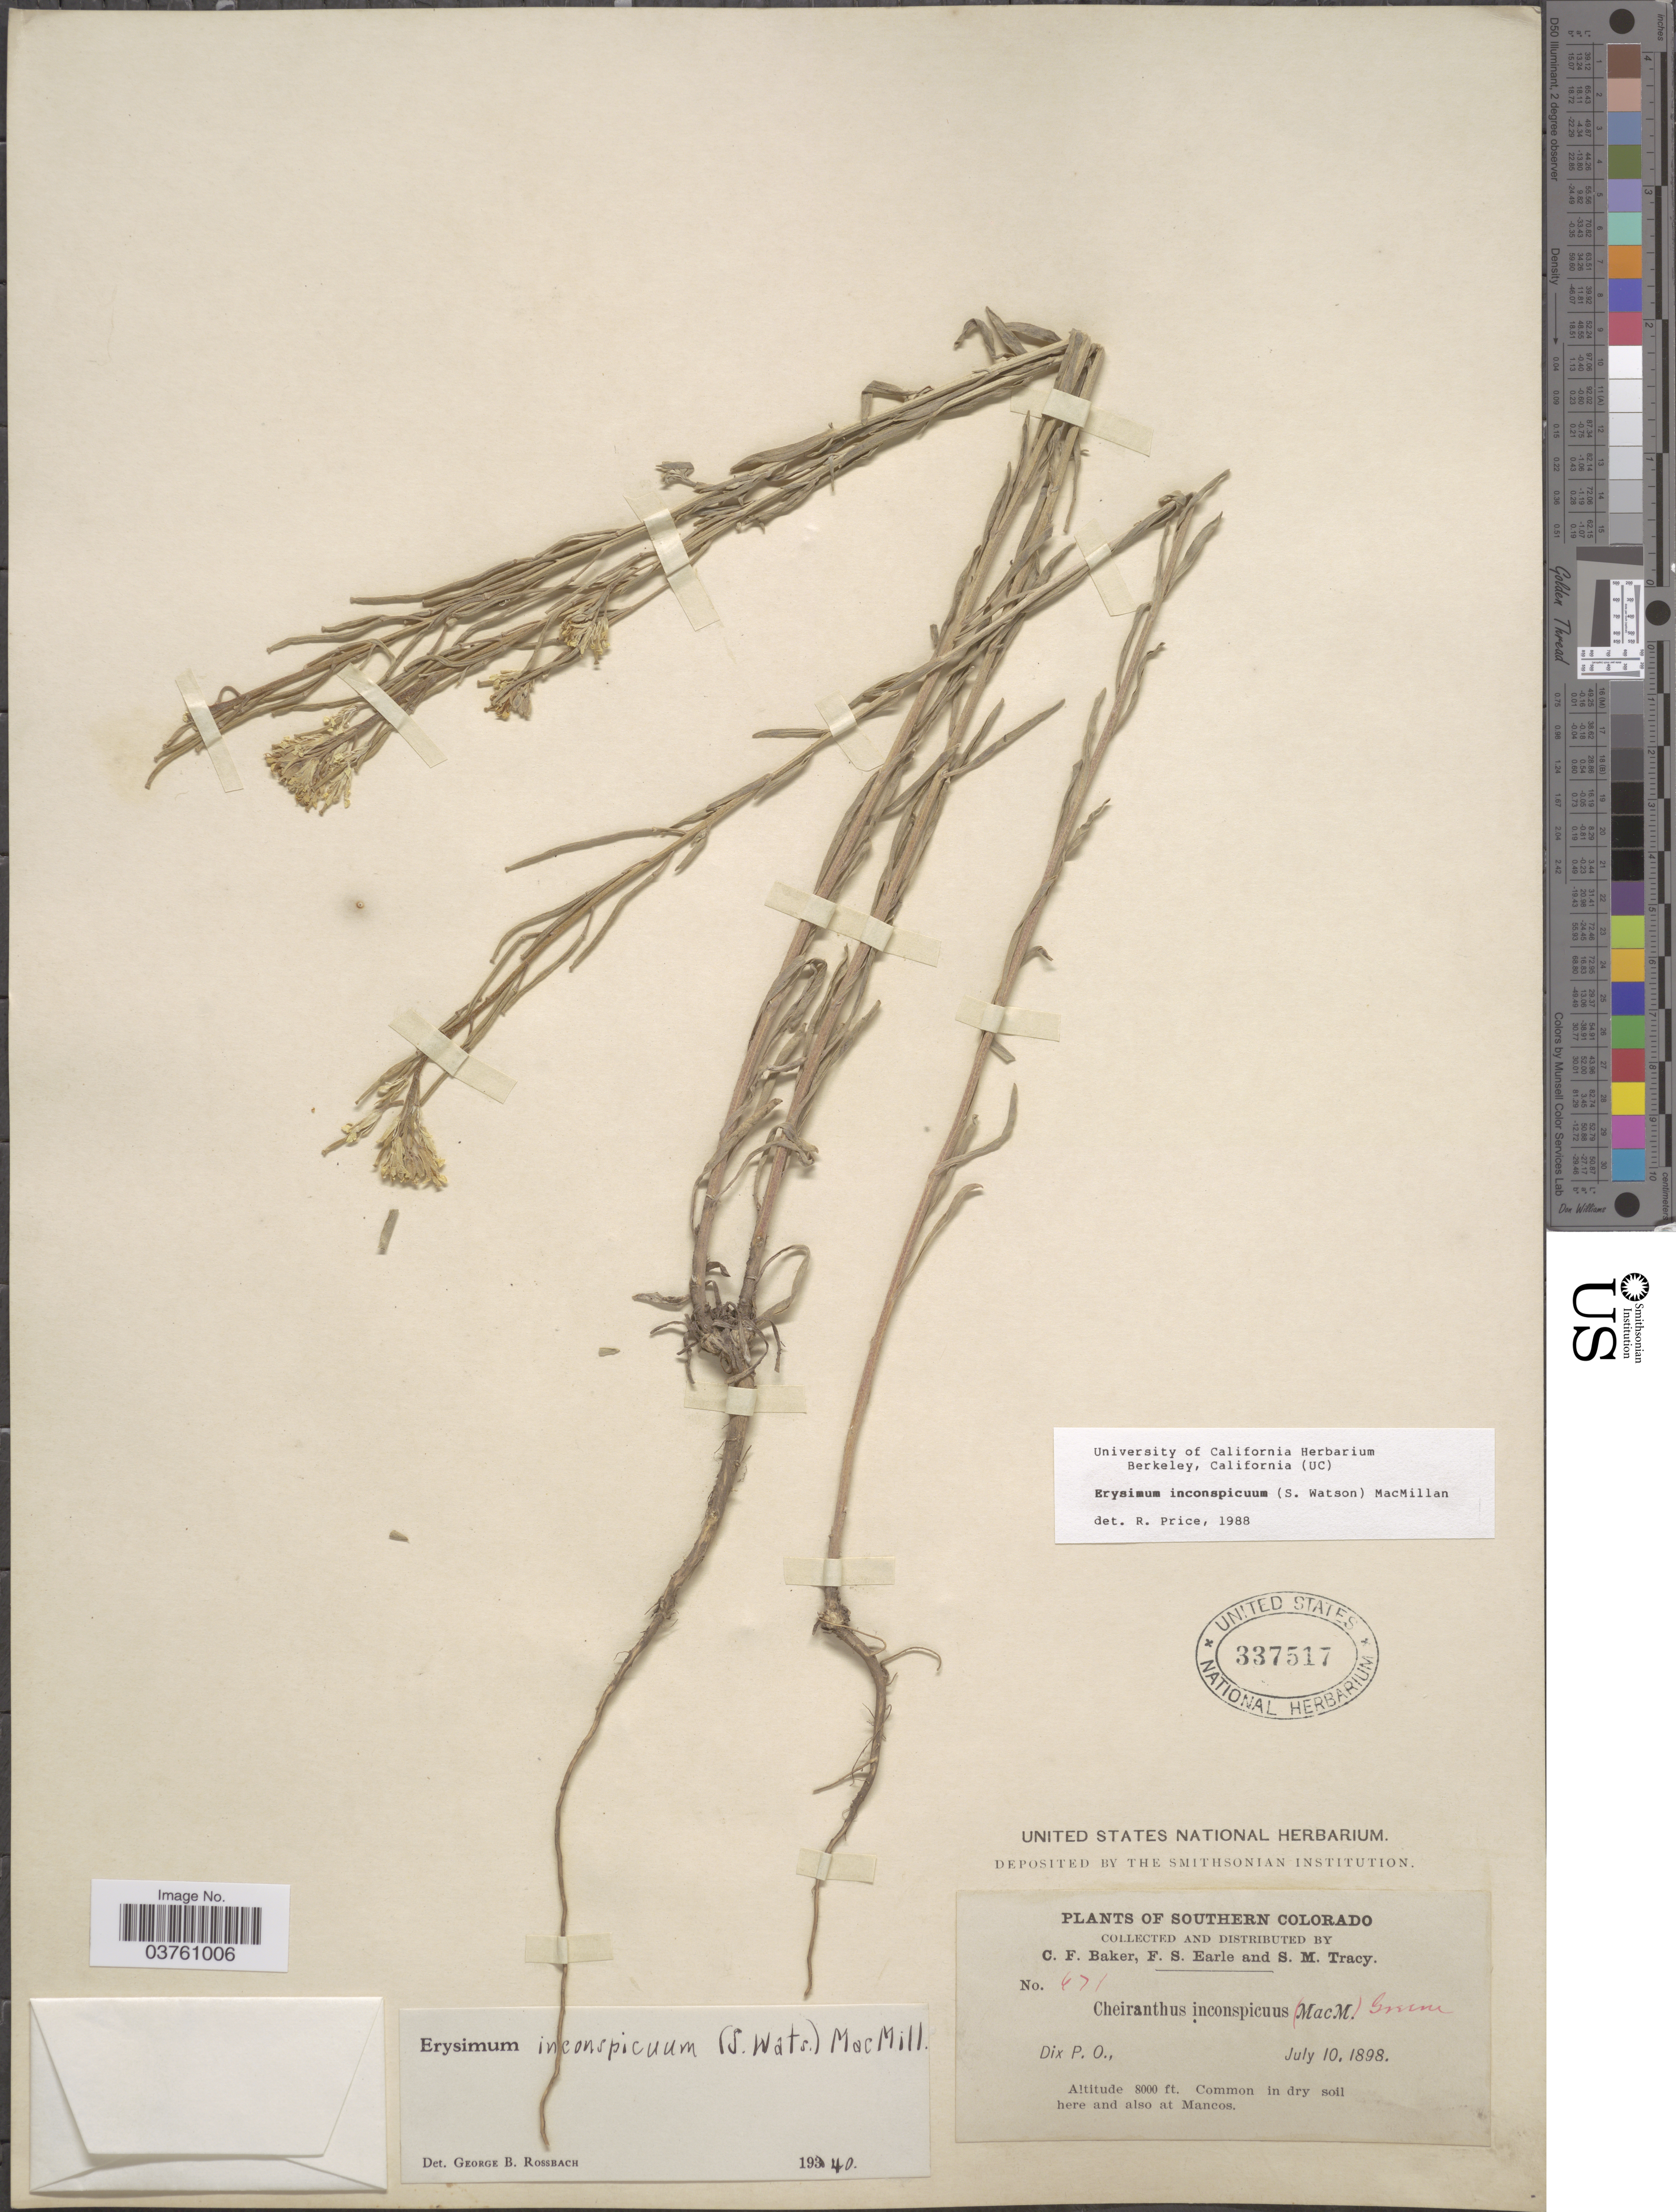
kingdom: Plantae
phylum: Tracheophyta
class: Magnoliopsida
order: Brassicales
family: Brassicaceae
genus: Erysimum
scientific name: Erysimum inconspicuum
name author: (S. Watson) MacMill.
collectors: C. F. Baker, F. S. Earle & S. M. Tracy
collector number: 471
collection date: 1898-07-10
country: United States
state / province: Colorado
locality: Southern Colorado. Dix P.O. Common in dry soil here and also at Mancos.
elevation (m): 2438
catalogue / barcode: US 337517